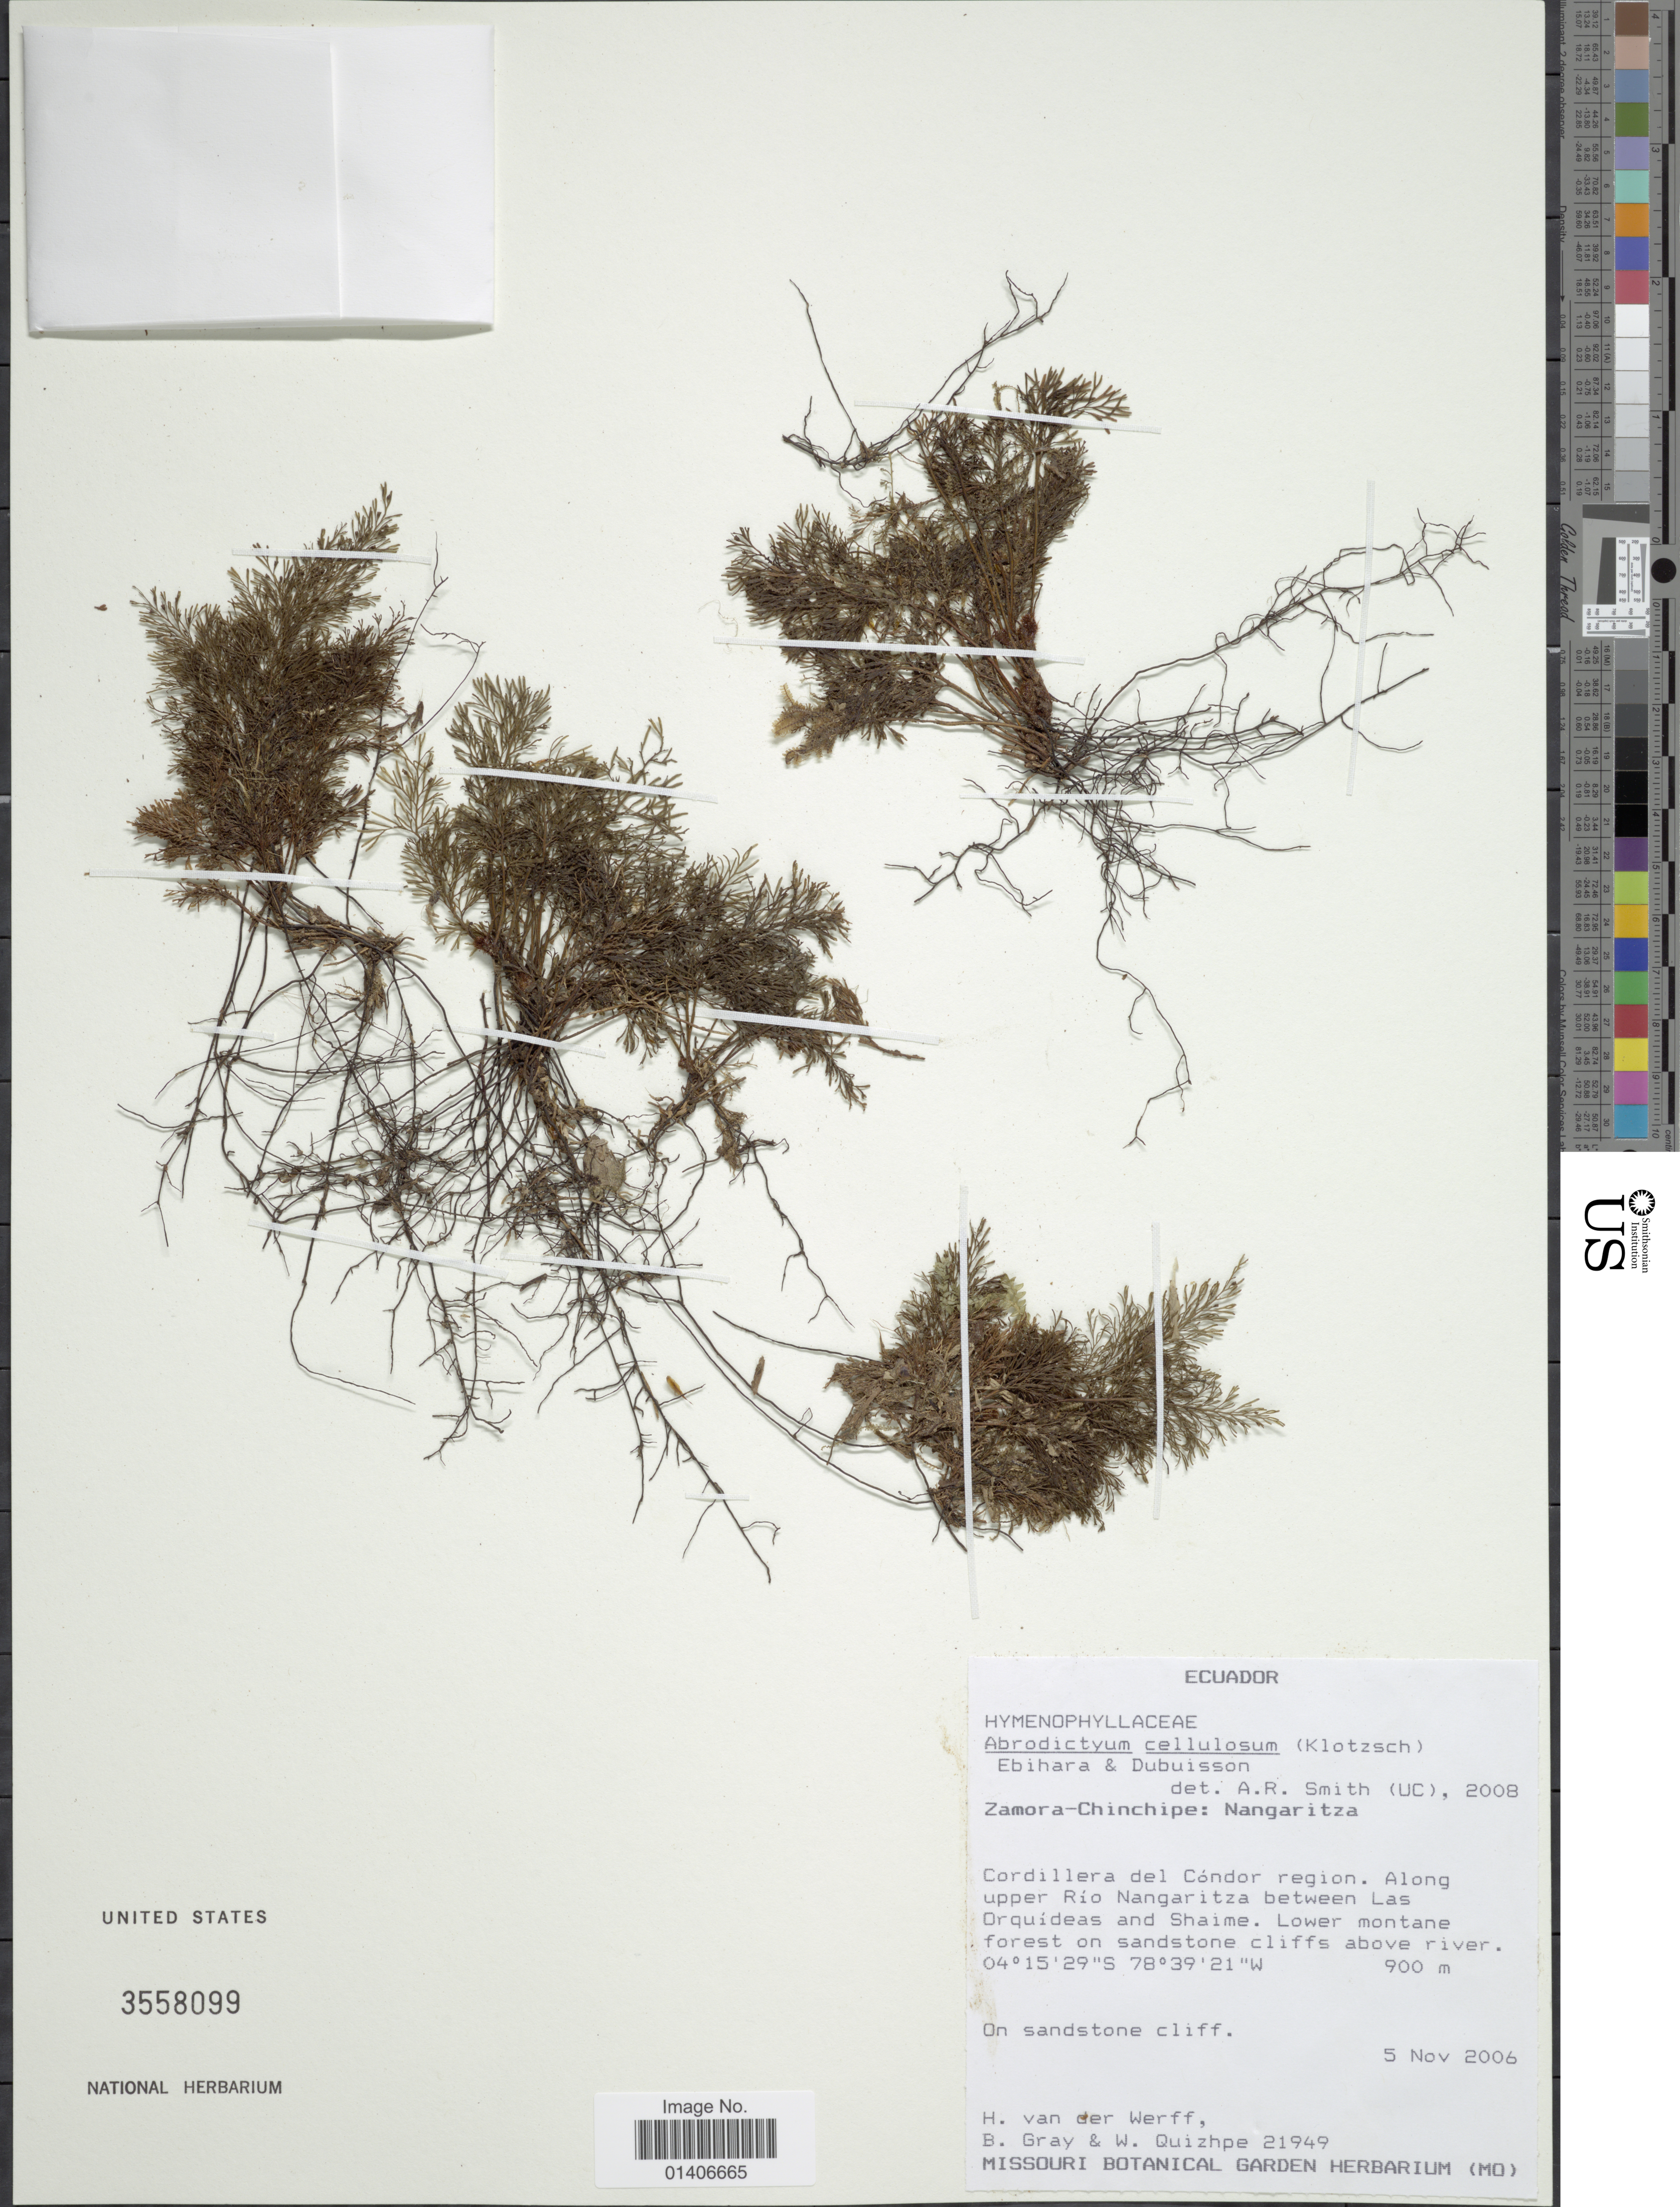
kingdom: Plantae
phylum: Tracheophyta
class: Polypodiopsida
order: Hymenophyllales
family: Hymenophyllaceae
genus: Abrodictyum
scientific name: Abrodictyum cellulosum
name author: (Klotzsch) Ebihara & Dubuisson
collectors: H. van der Werff, B. Gray & W. Quizhpe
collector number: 21949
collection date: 2006-11-05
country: Ecuador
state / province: Zamora-Chinchipe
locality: Nagaritza, Coridllera del Cóndor region. Along upper Río nagaritza between Las Orquideas and Shaime. Lower montane forest on sandstone cliffs above river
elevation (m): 900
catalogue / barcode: US 3558099